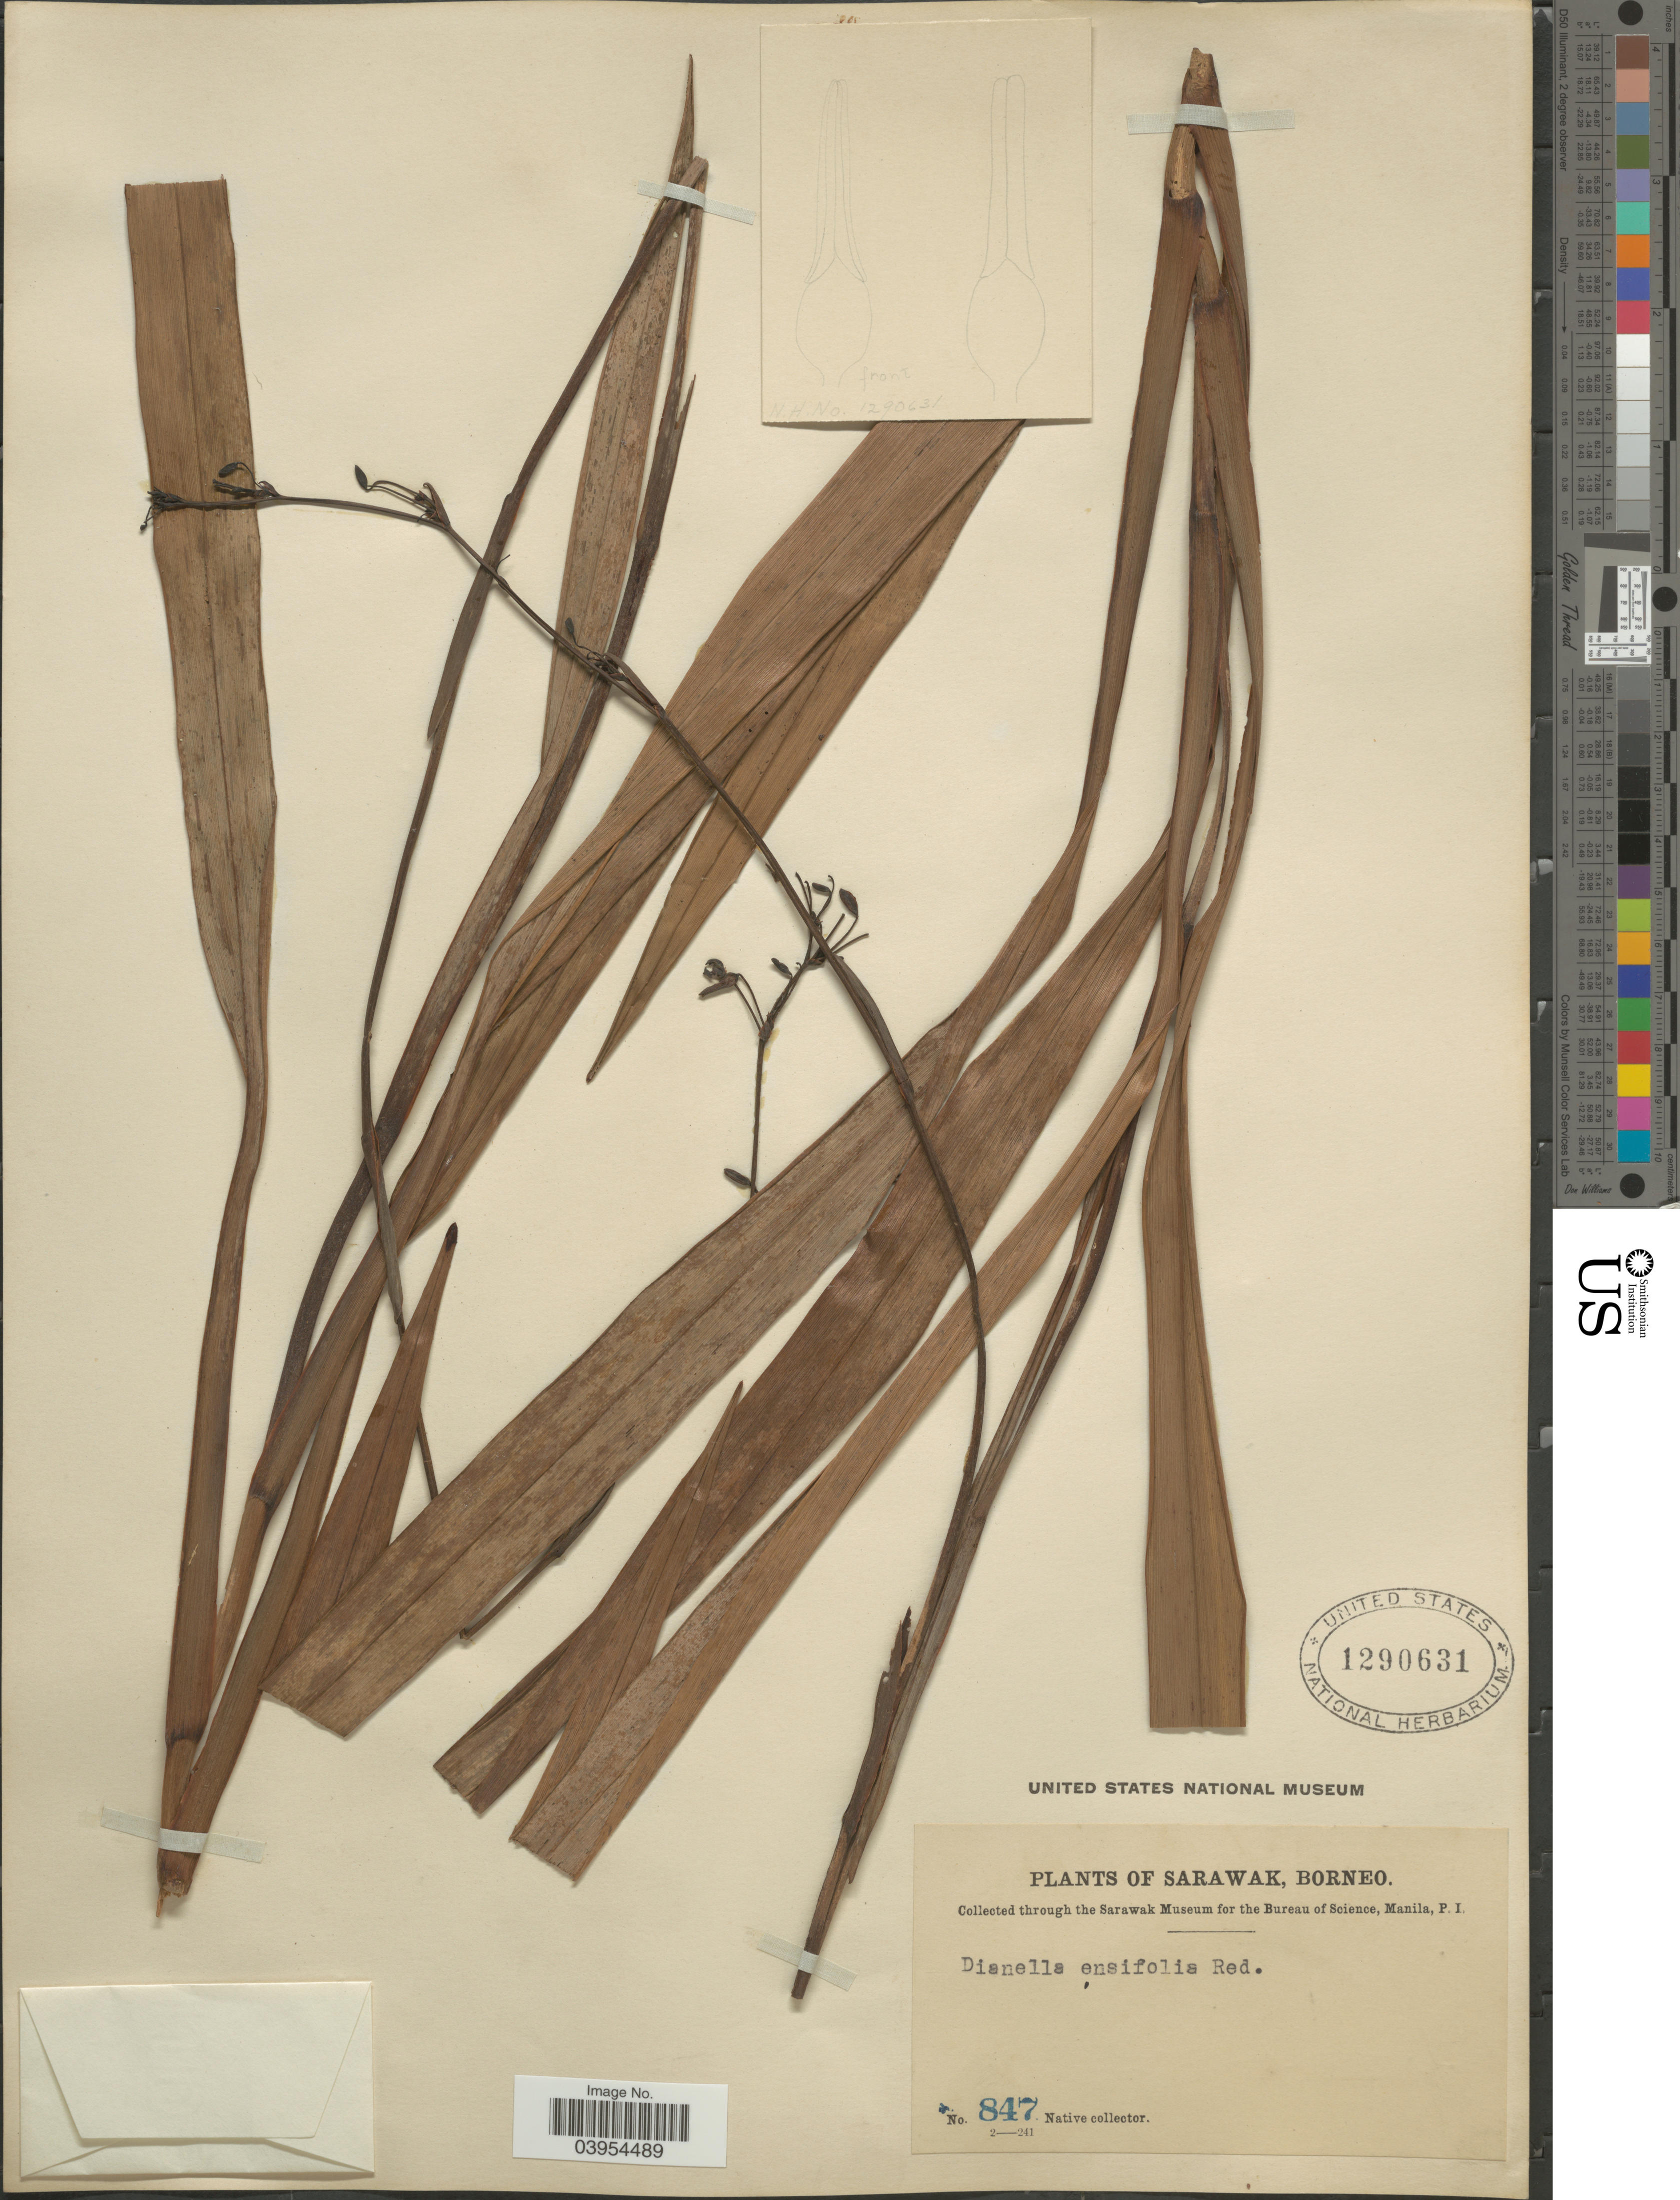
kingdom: Plantae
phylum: Tracheophyta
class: Liliopsida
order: Asparagales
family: Asphodelaceae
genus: Dianella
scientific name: Dianella ensifolia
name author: (L.) DC.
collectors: Native collector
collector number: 847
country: Malaysia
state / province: Sarawak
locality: Borneo.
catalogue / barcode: US 1290631